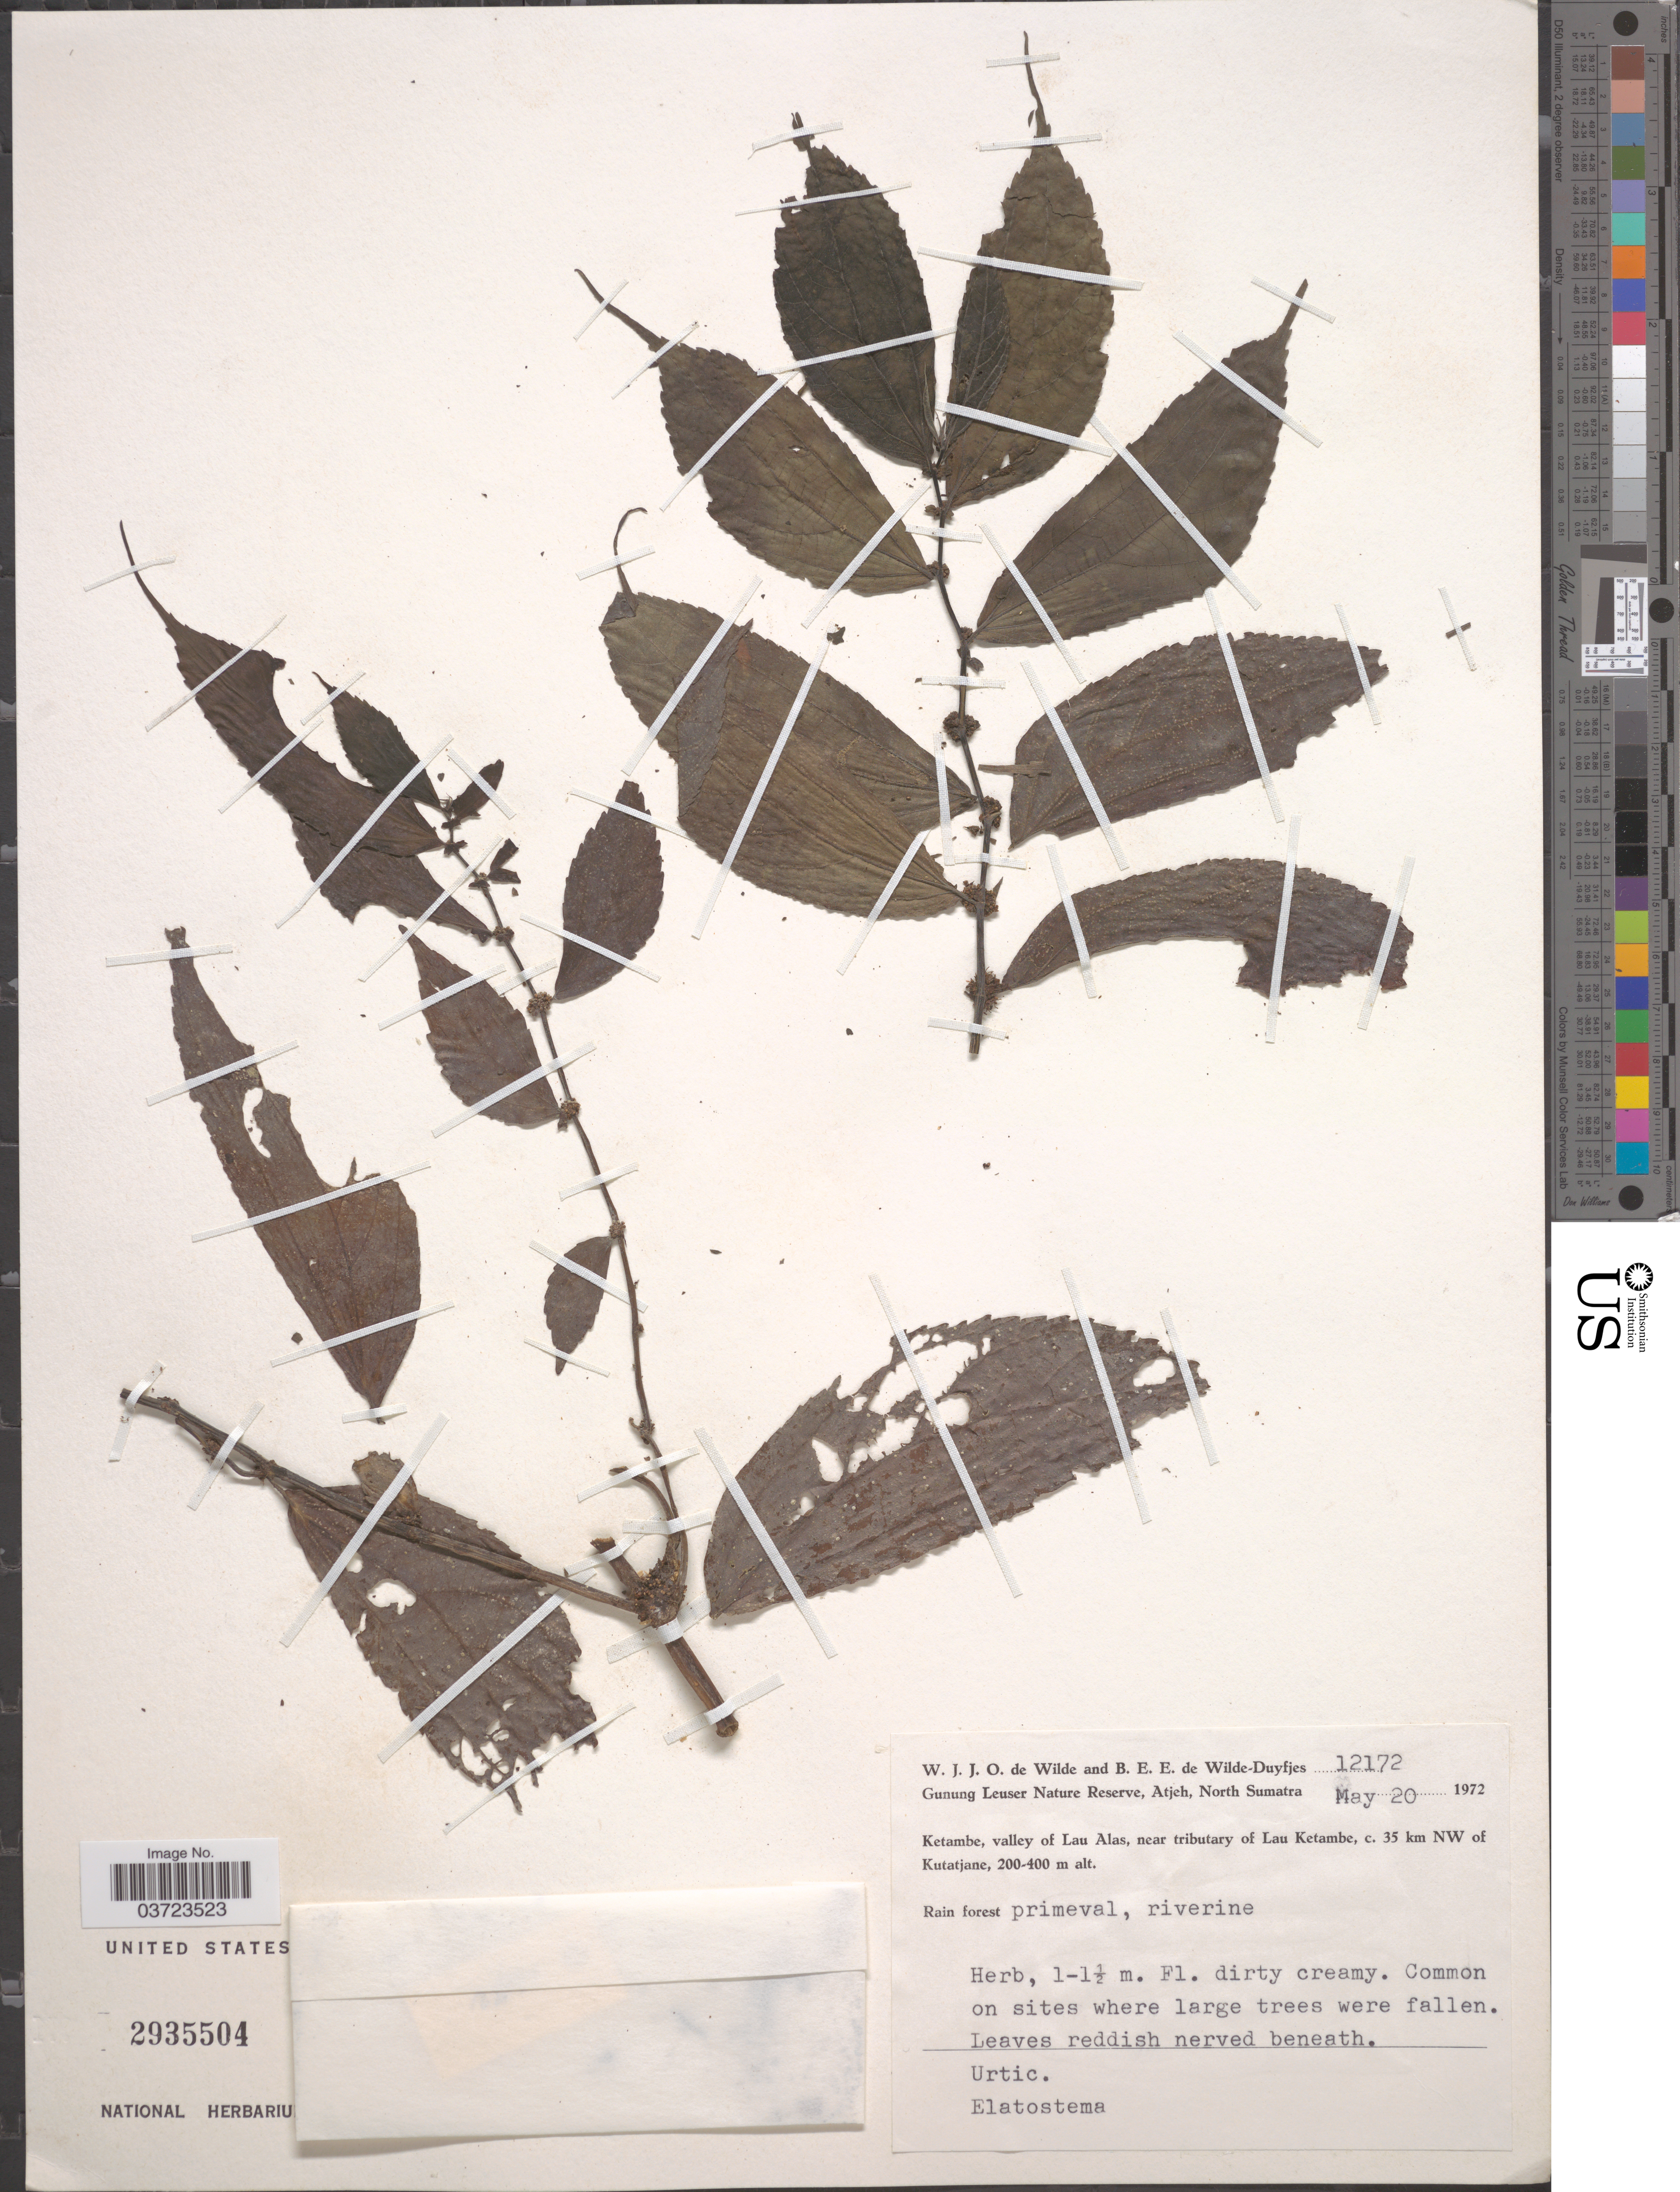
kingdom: Plantae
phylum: Tracheophyta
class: Magnoliopsida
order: Rosales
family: Urticaceae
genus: Elatostema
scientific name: Elatostema sp.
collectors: W. J. de Wilde & B. E. de Wilde-Duyfjes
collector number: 12172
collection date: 1972-05-20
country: Indonesia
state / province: Sumatra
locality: Gunung Leuser Nature Reserve, Atjeh, North Sumatra. Ketambe, valley of Lau Alas, near tributary of Lau Ketambe, c. 35 km NW of Kutatjane.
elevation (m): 200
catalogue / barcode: US 2935504